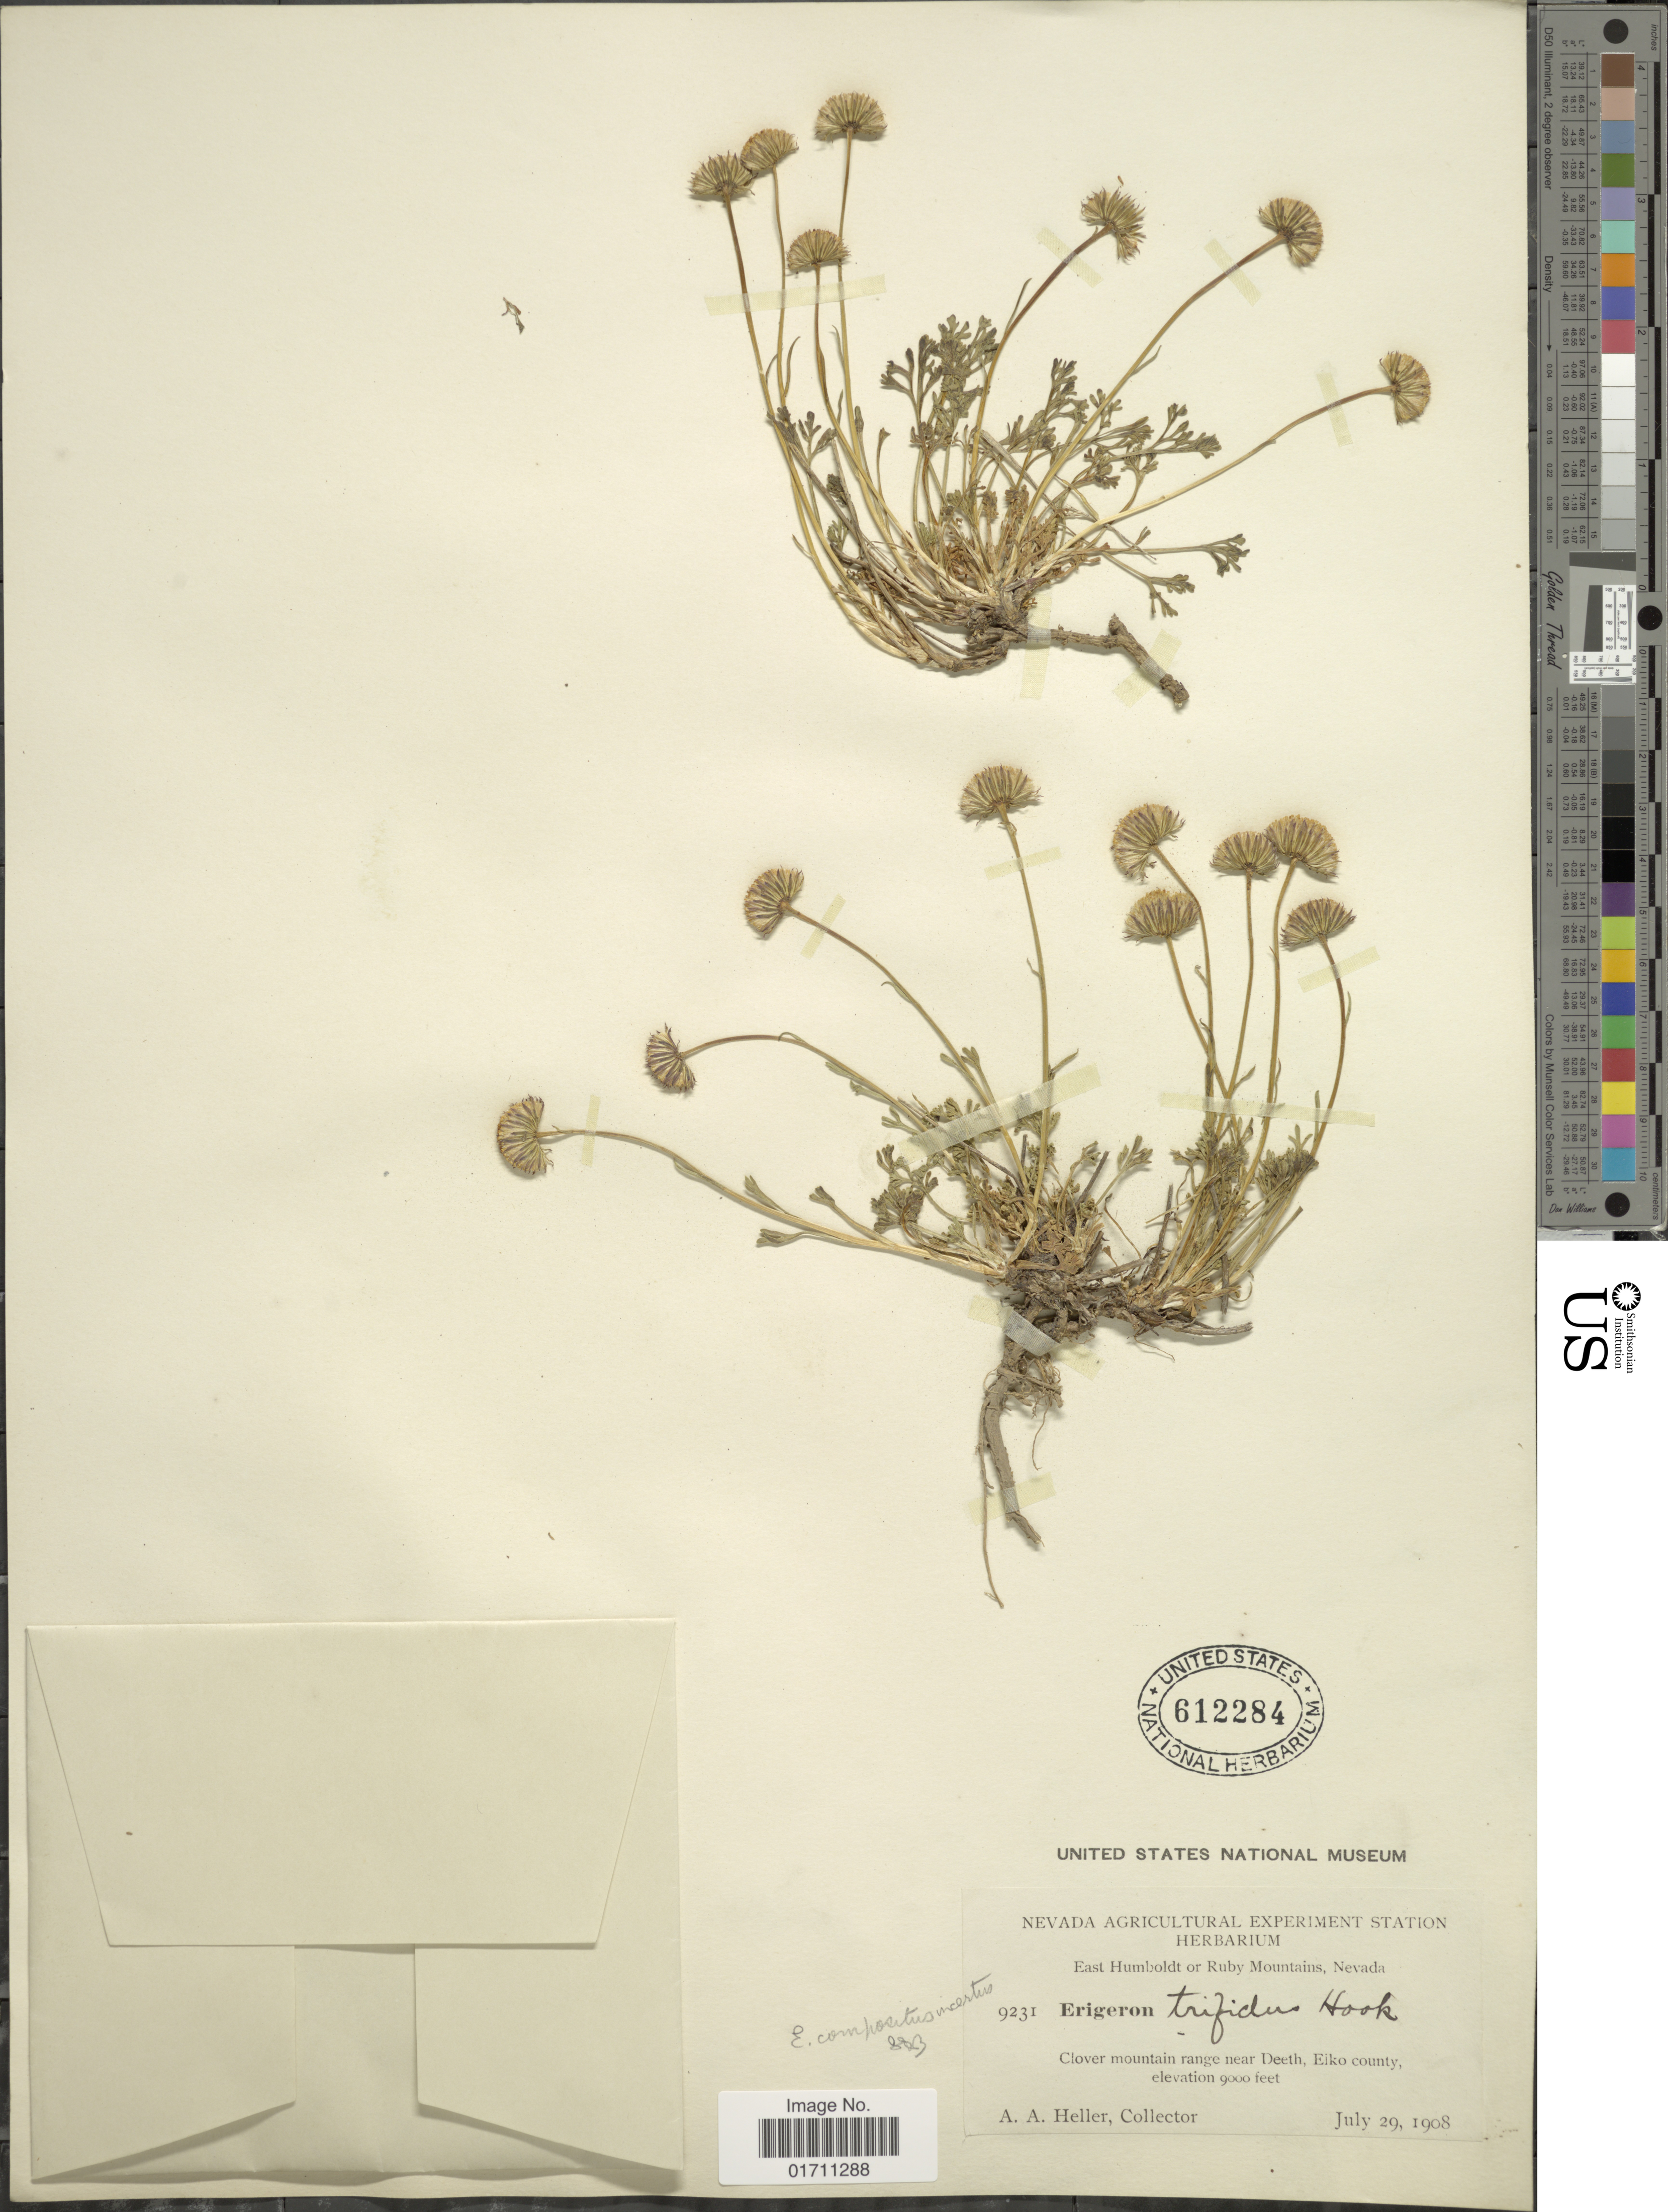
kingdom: Plantae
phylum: Tracheophyta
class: Magnoliopsida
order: Asterales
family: Asteraceae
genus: Erigeron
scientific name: Erigeron compositus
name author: Pursh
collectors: A. A. Heller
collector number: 9231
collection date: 1908-07-29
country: United States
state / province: Nevada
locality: East Humboldt or Ruby Mountains, Clover mountain range near Deeth, Elko county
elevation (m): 2743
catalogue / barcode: US 612284